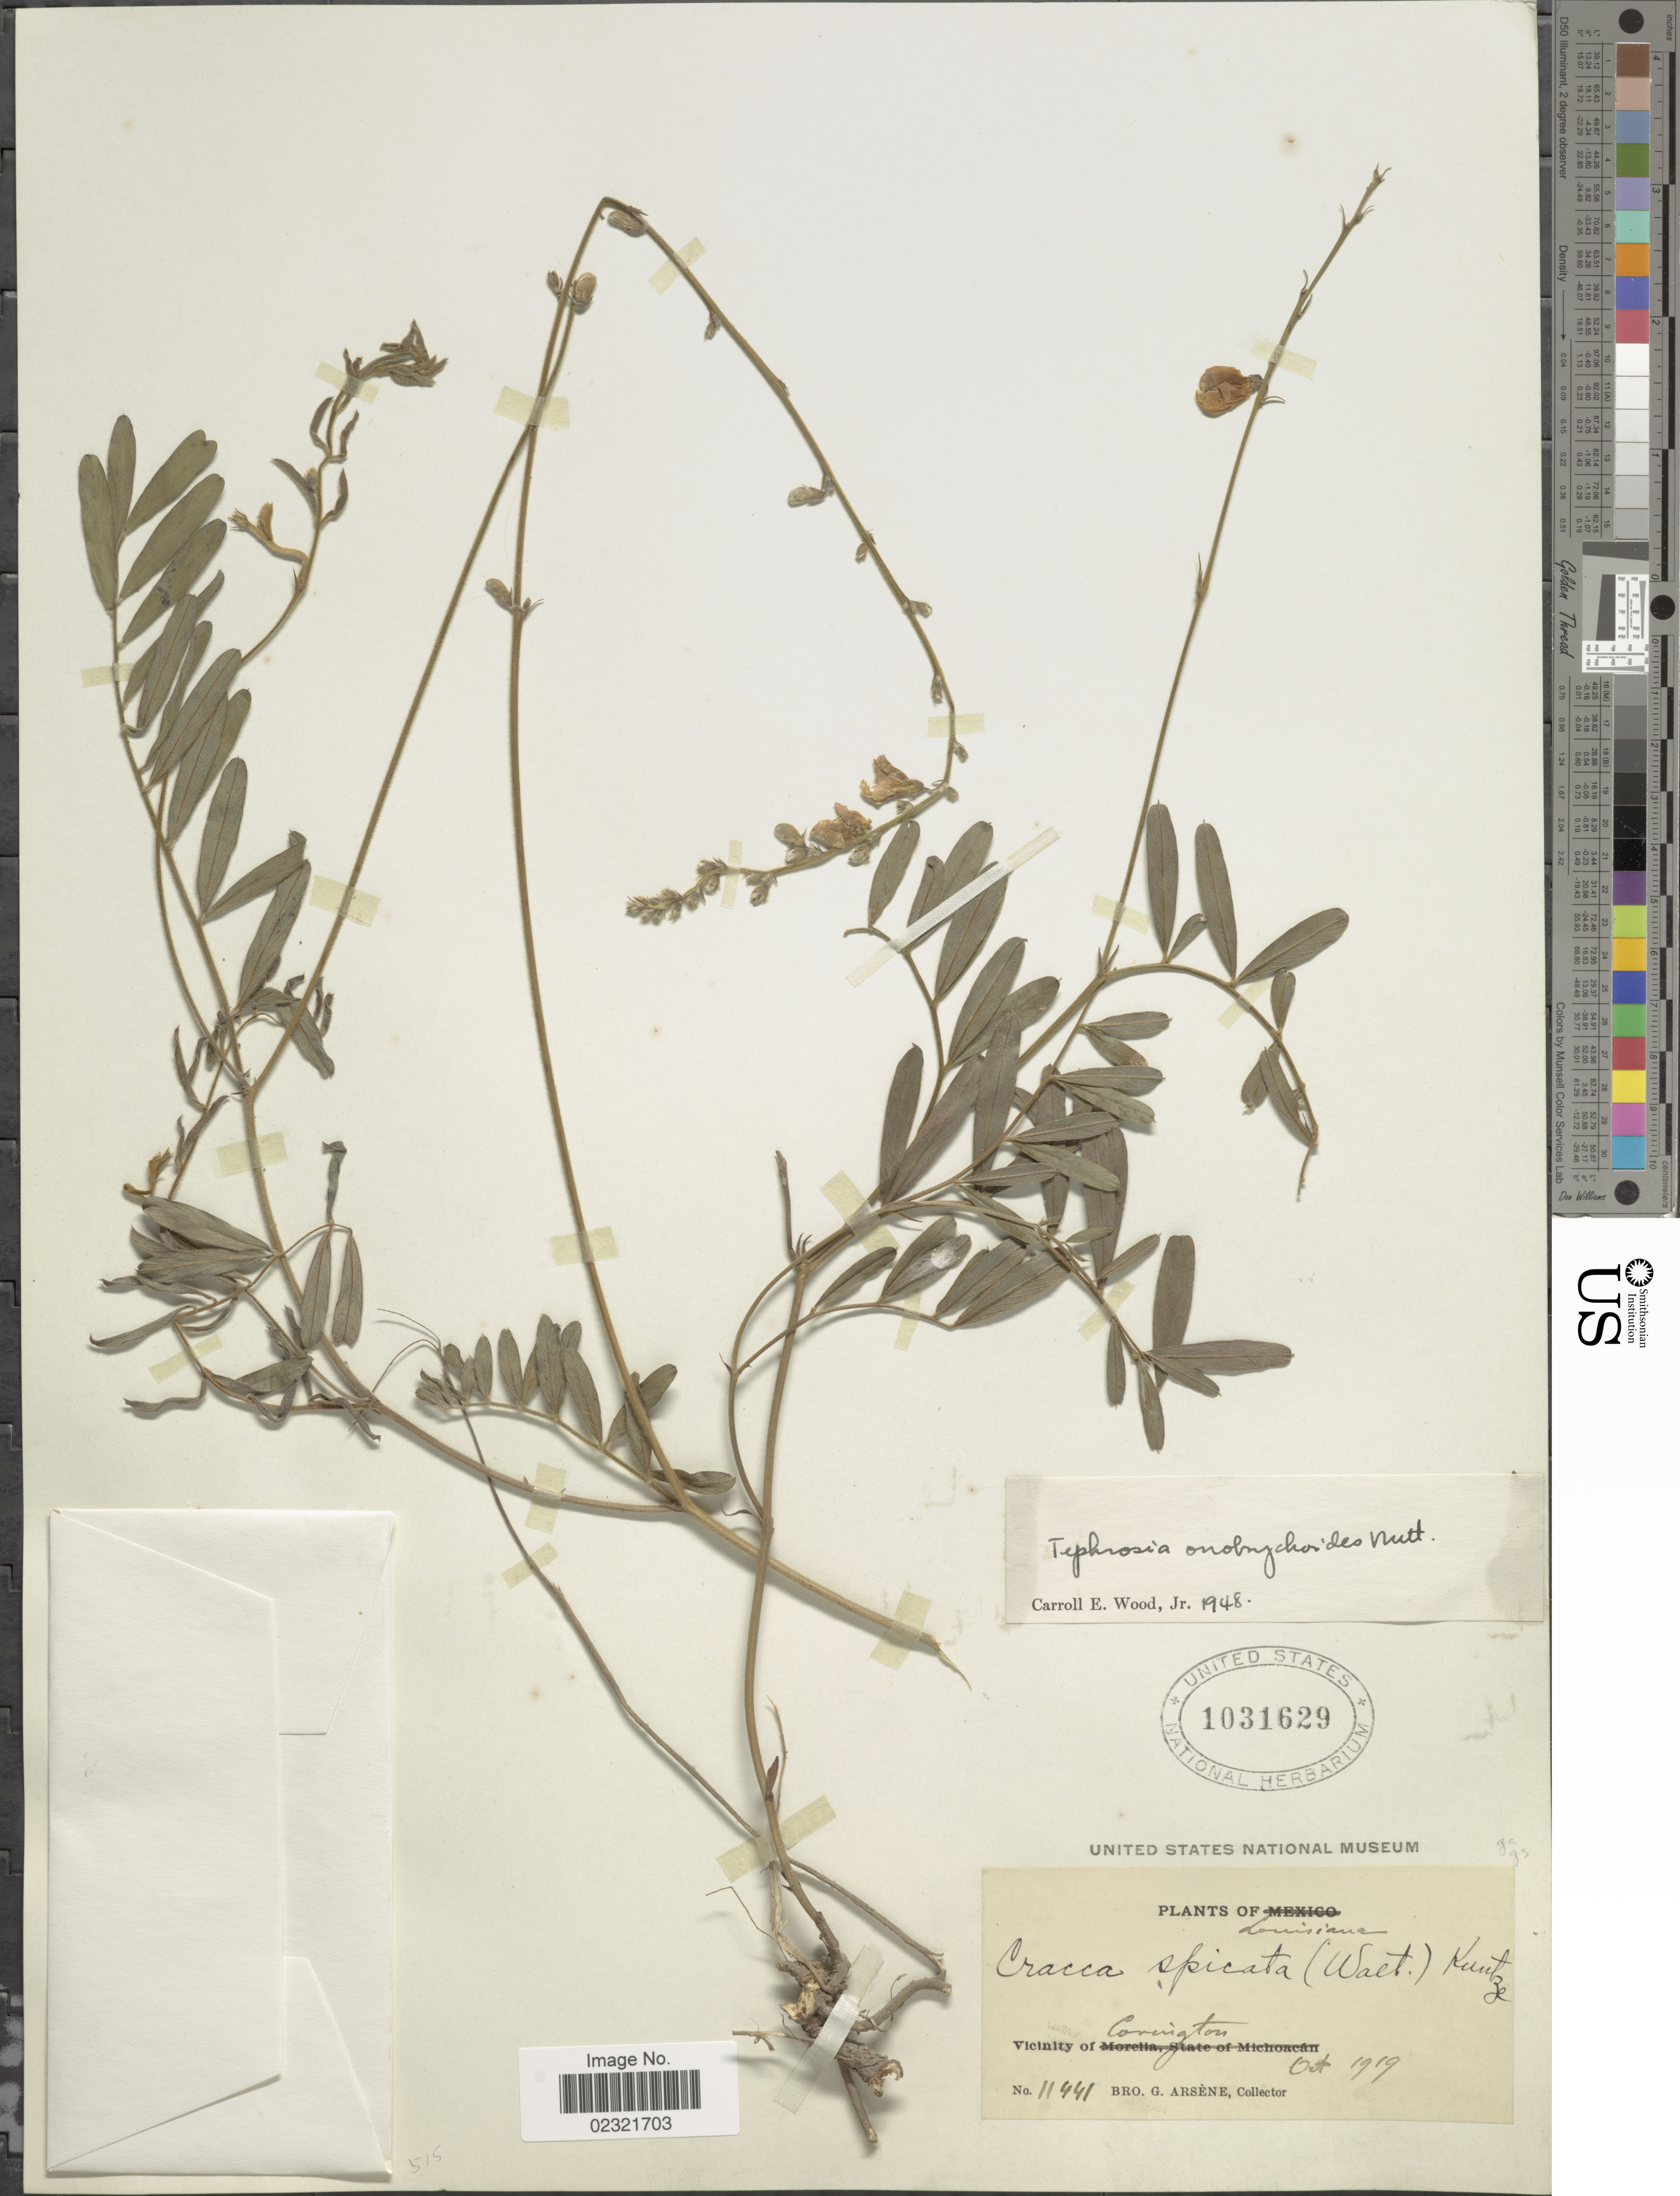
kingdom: Plantae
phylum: Tracheophyta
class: Magnoliopsida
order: Fabales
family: Fabaceae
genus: Tephrosia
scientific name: Tephrosia onobrychoides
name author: Nutt.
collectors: Bro. G. Arsène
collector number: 11441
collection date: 1919-10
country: United States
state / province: Louisiana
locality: Vicinity of Covington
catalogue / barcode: US 1031629